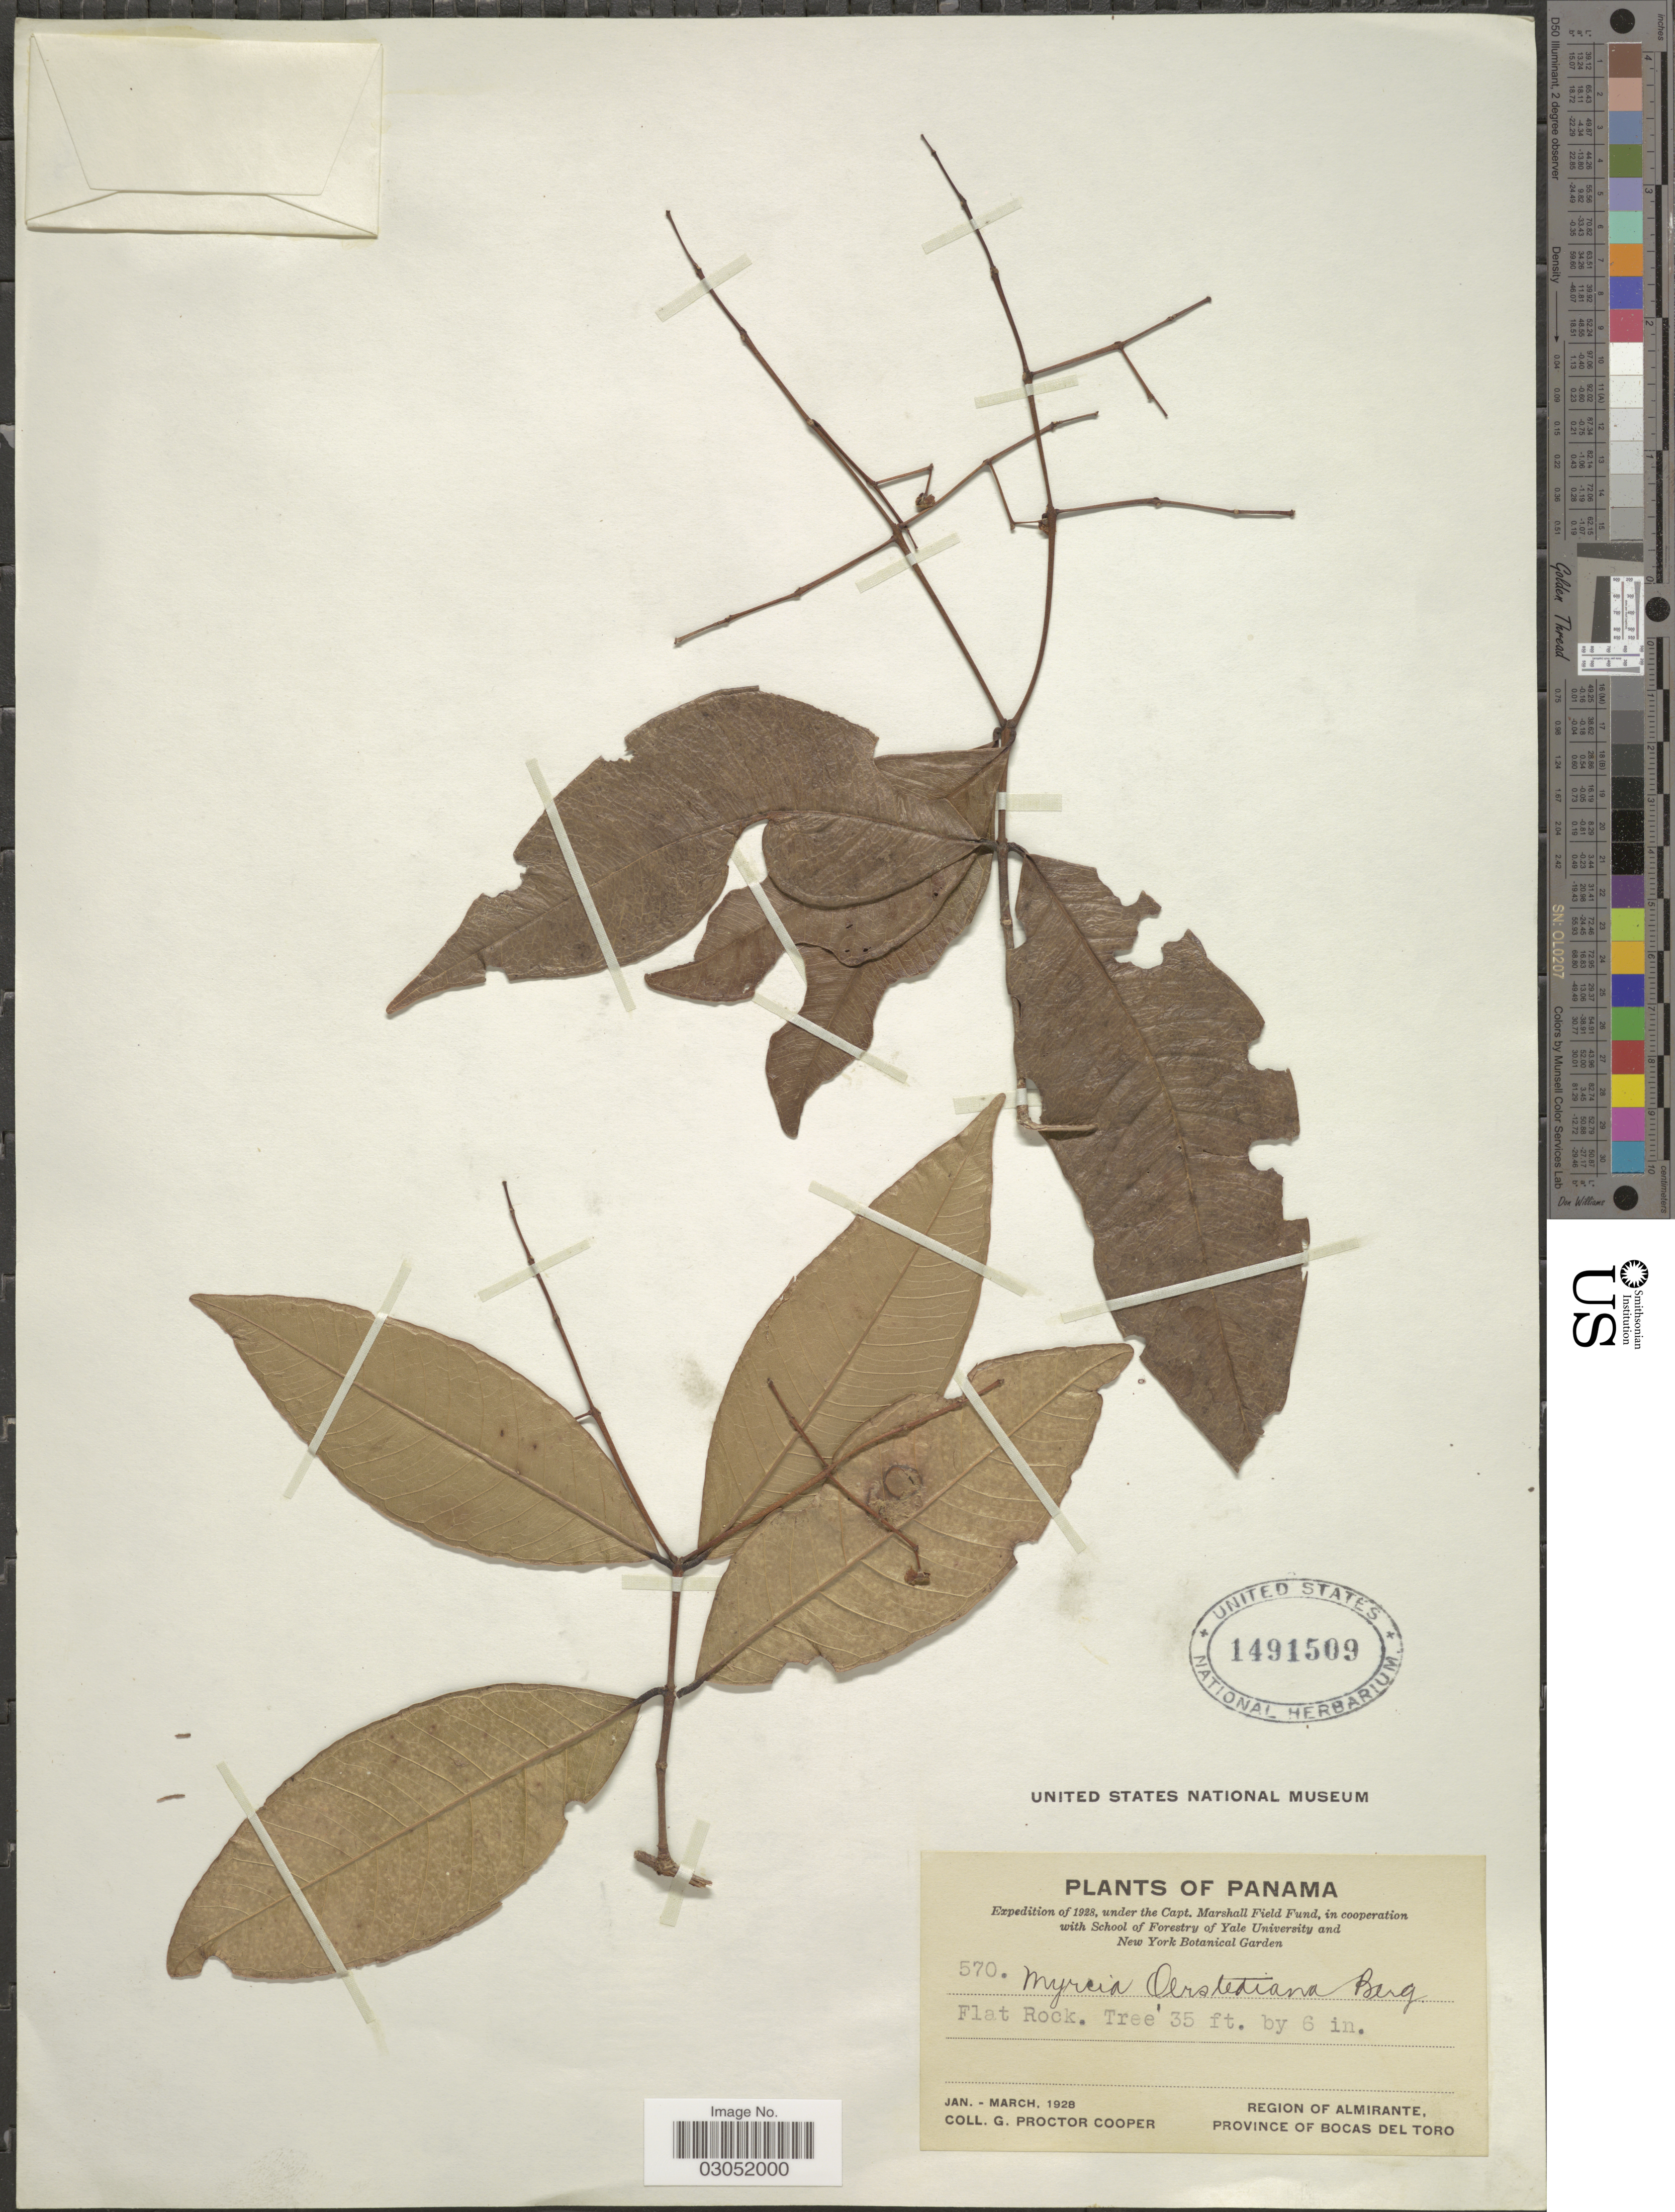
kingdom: Plantae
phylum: Tracheophyta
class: Magnoliopsida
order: Myrtales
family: Myrtaceae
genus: Myrcia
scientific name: Myrcia splendens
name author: (Sw.) DC.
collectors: G. Cooper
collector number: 570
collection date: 1928-01/1928-03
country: Panama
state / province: Bocas del Toro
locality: Region of Almirante.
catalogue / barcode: US 1491509